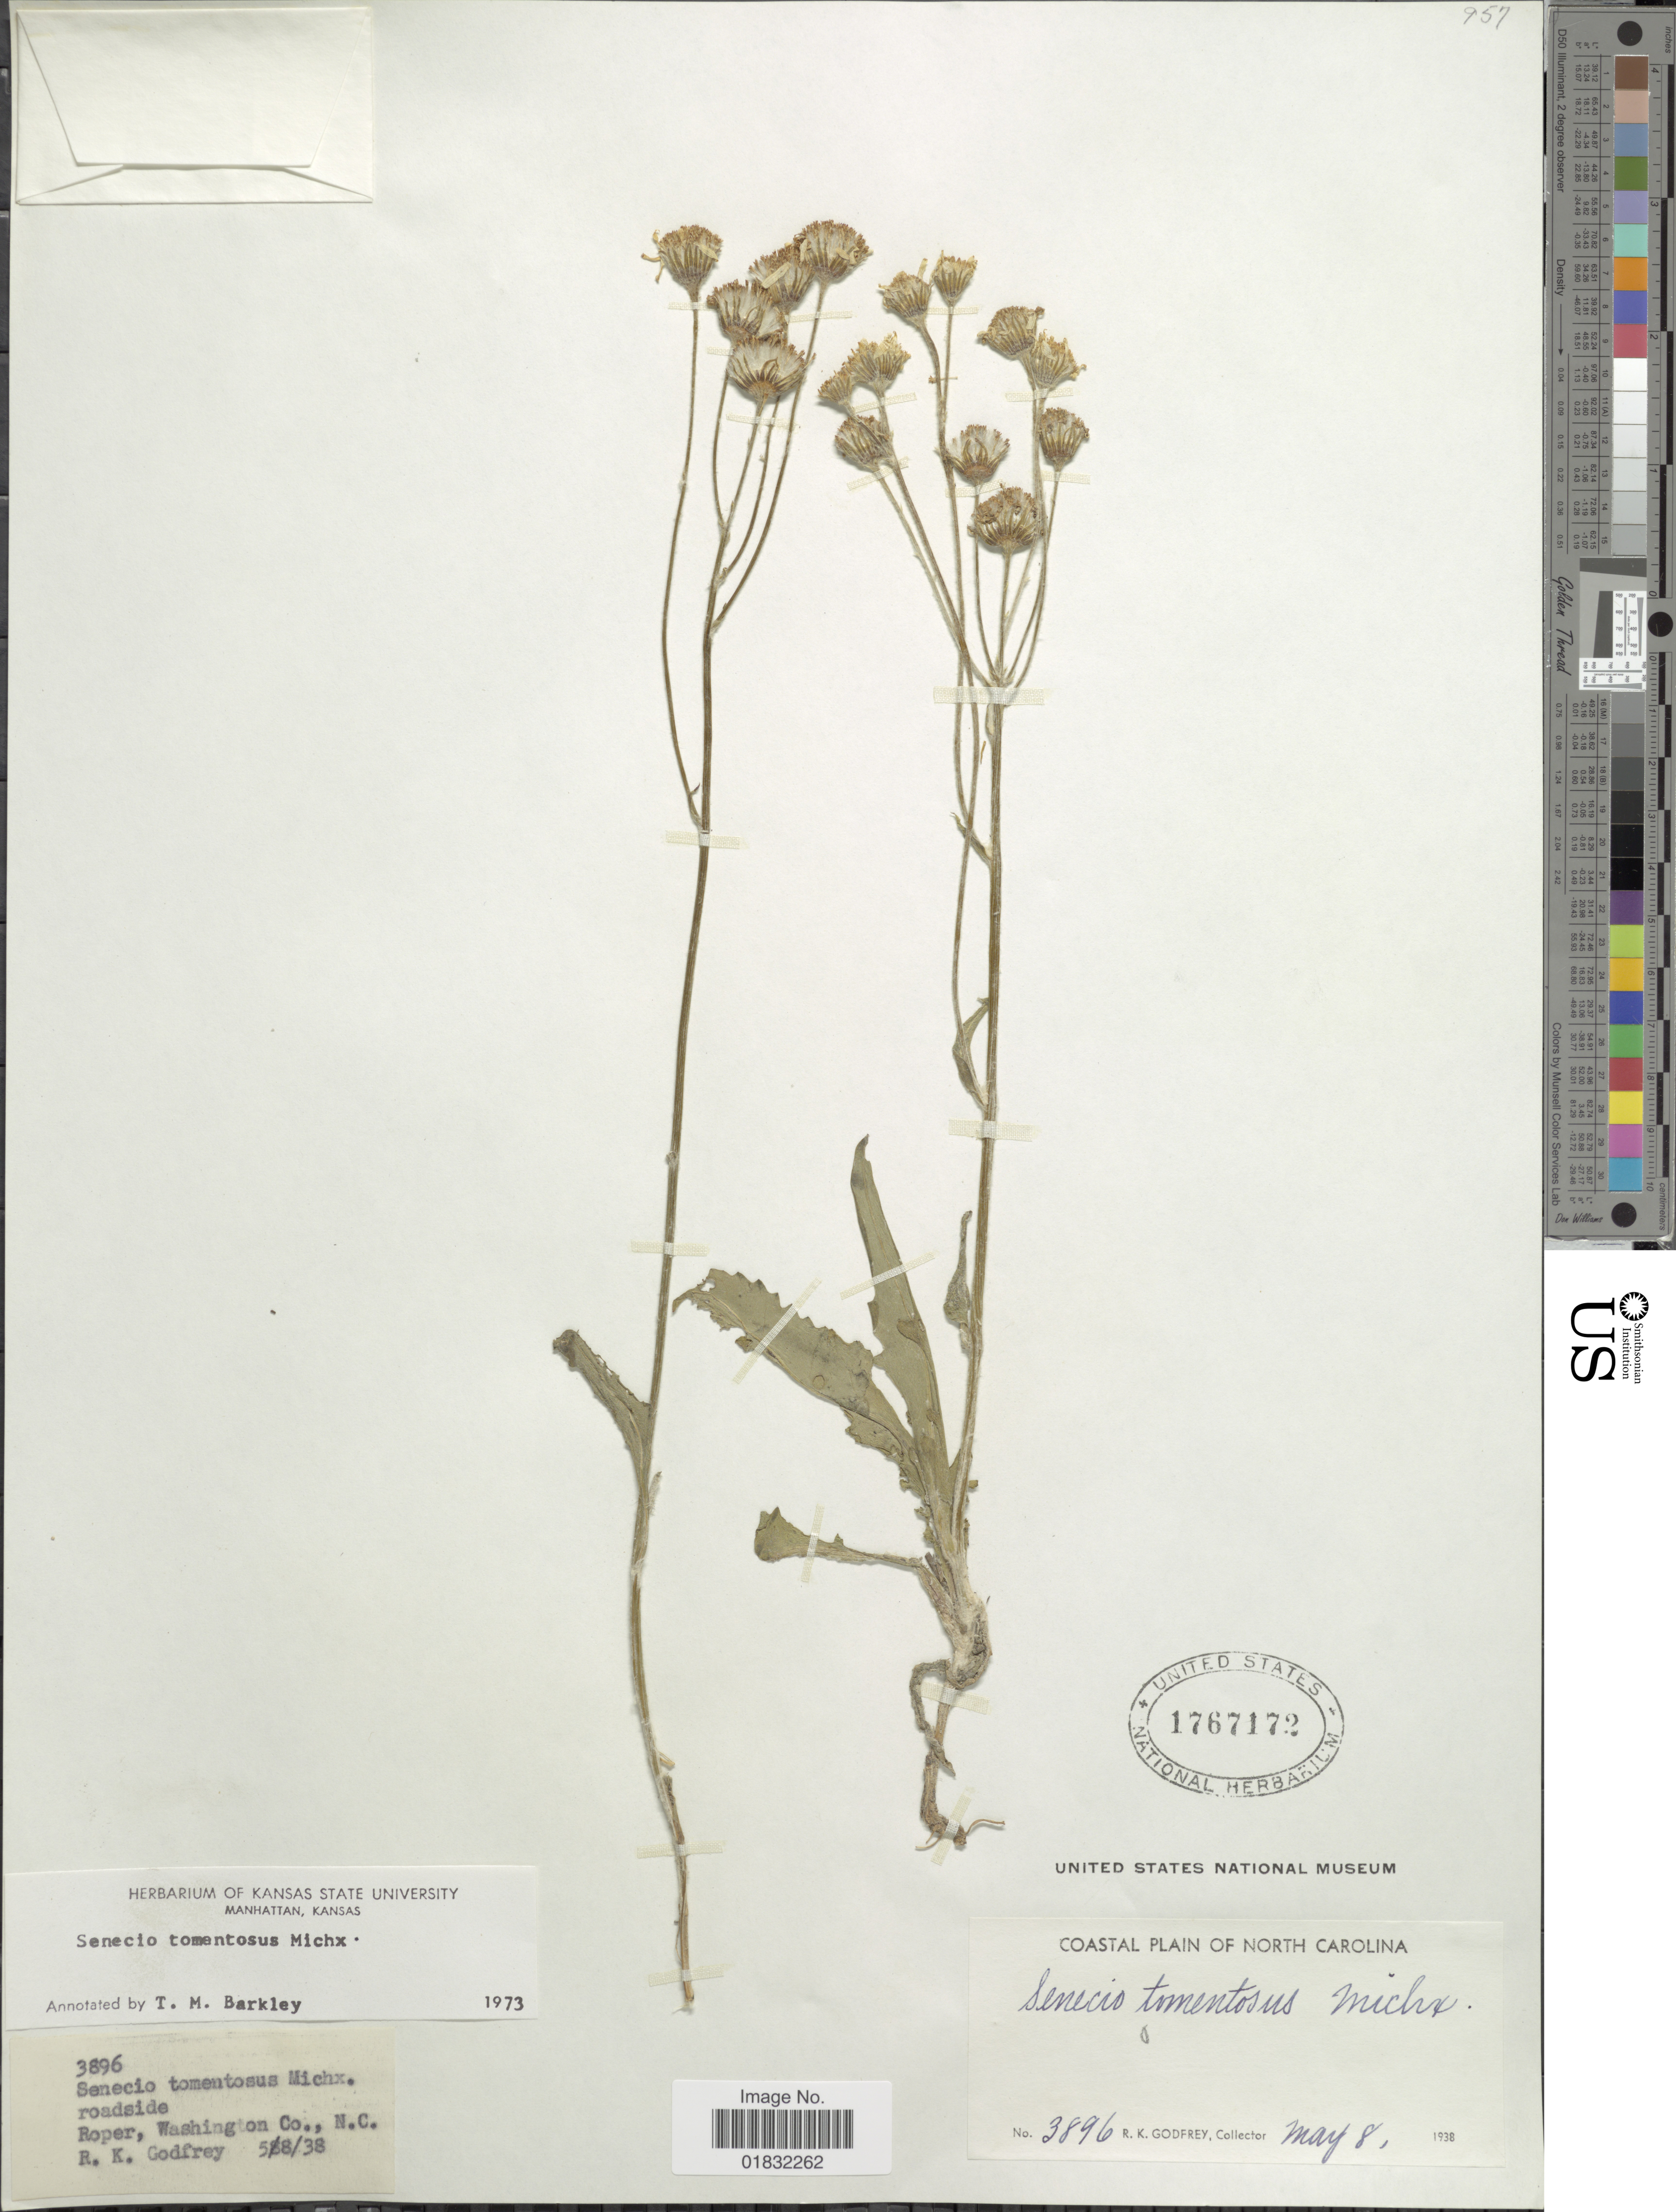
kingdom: Plantae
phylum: Tracheophyta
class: Magnoliopsida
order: Asterales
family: Asteraceae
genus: Packera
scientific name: Packera dubia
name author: (Spreng.) Trock & Mabb.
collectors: R. K. Godfrey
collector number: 3896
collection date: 1938-05-08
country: United States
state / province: North Carolina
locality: Coastal Plain of Nort Carolina, roadside, Roper, Washington Co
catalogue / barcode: US 1767172